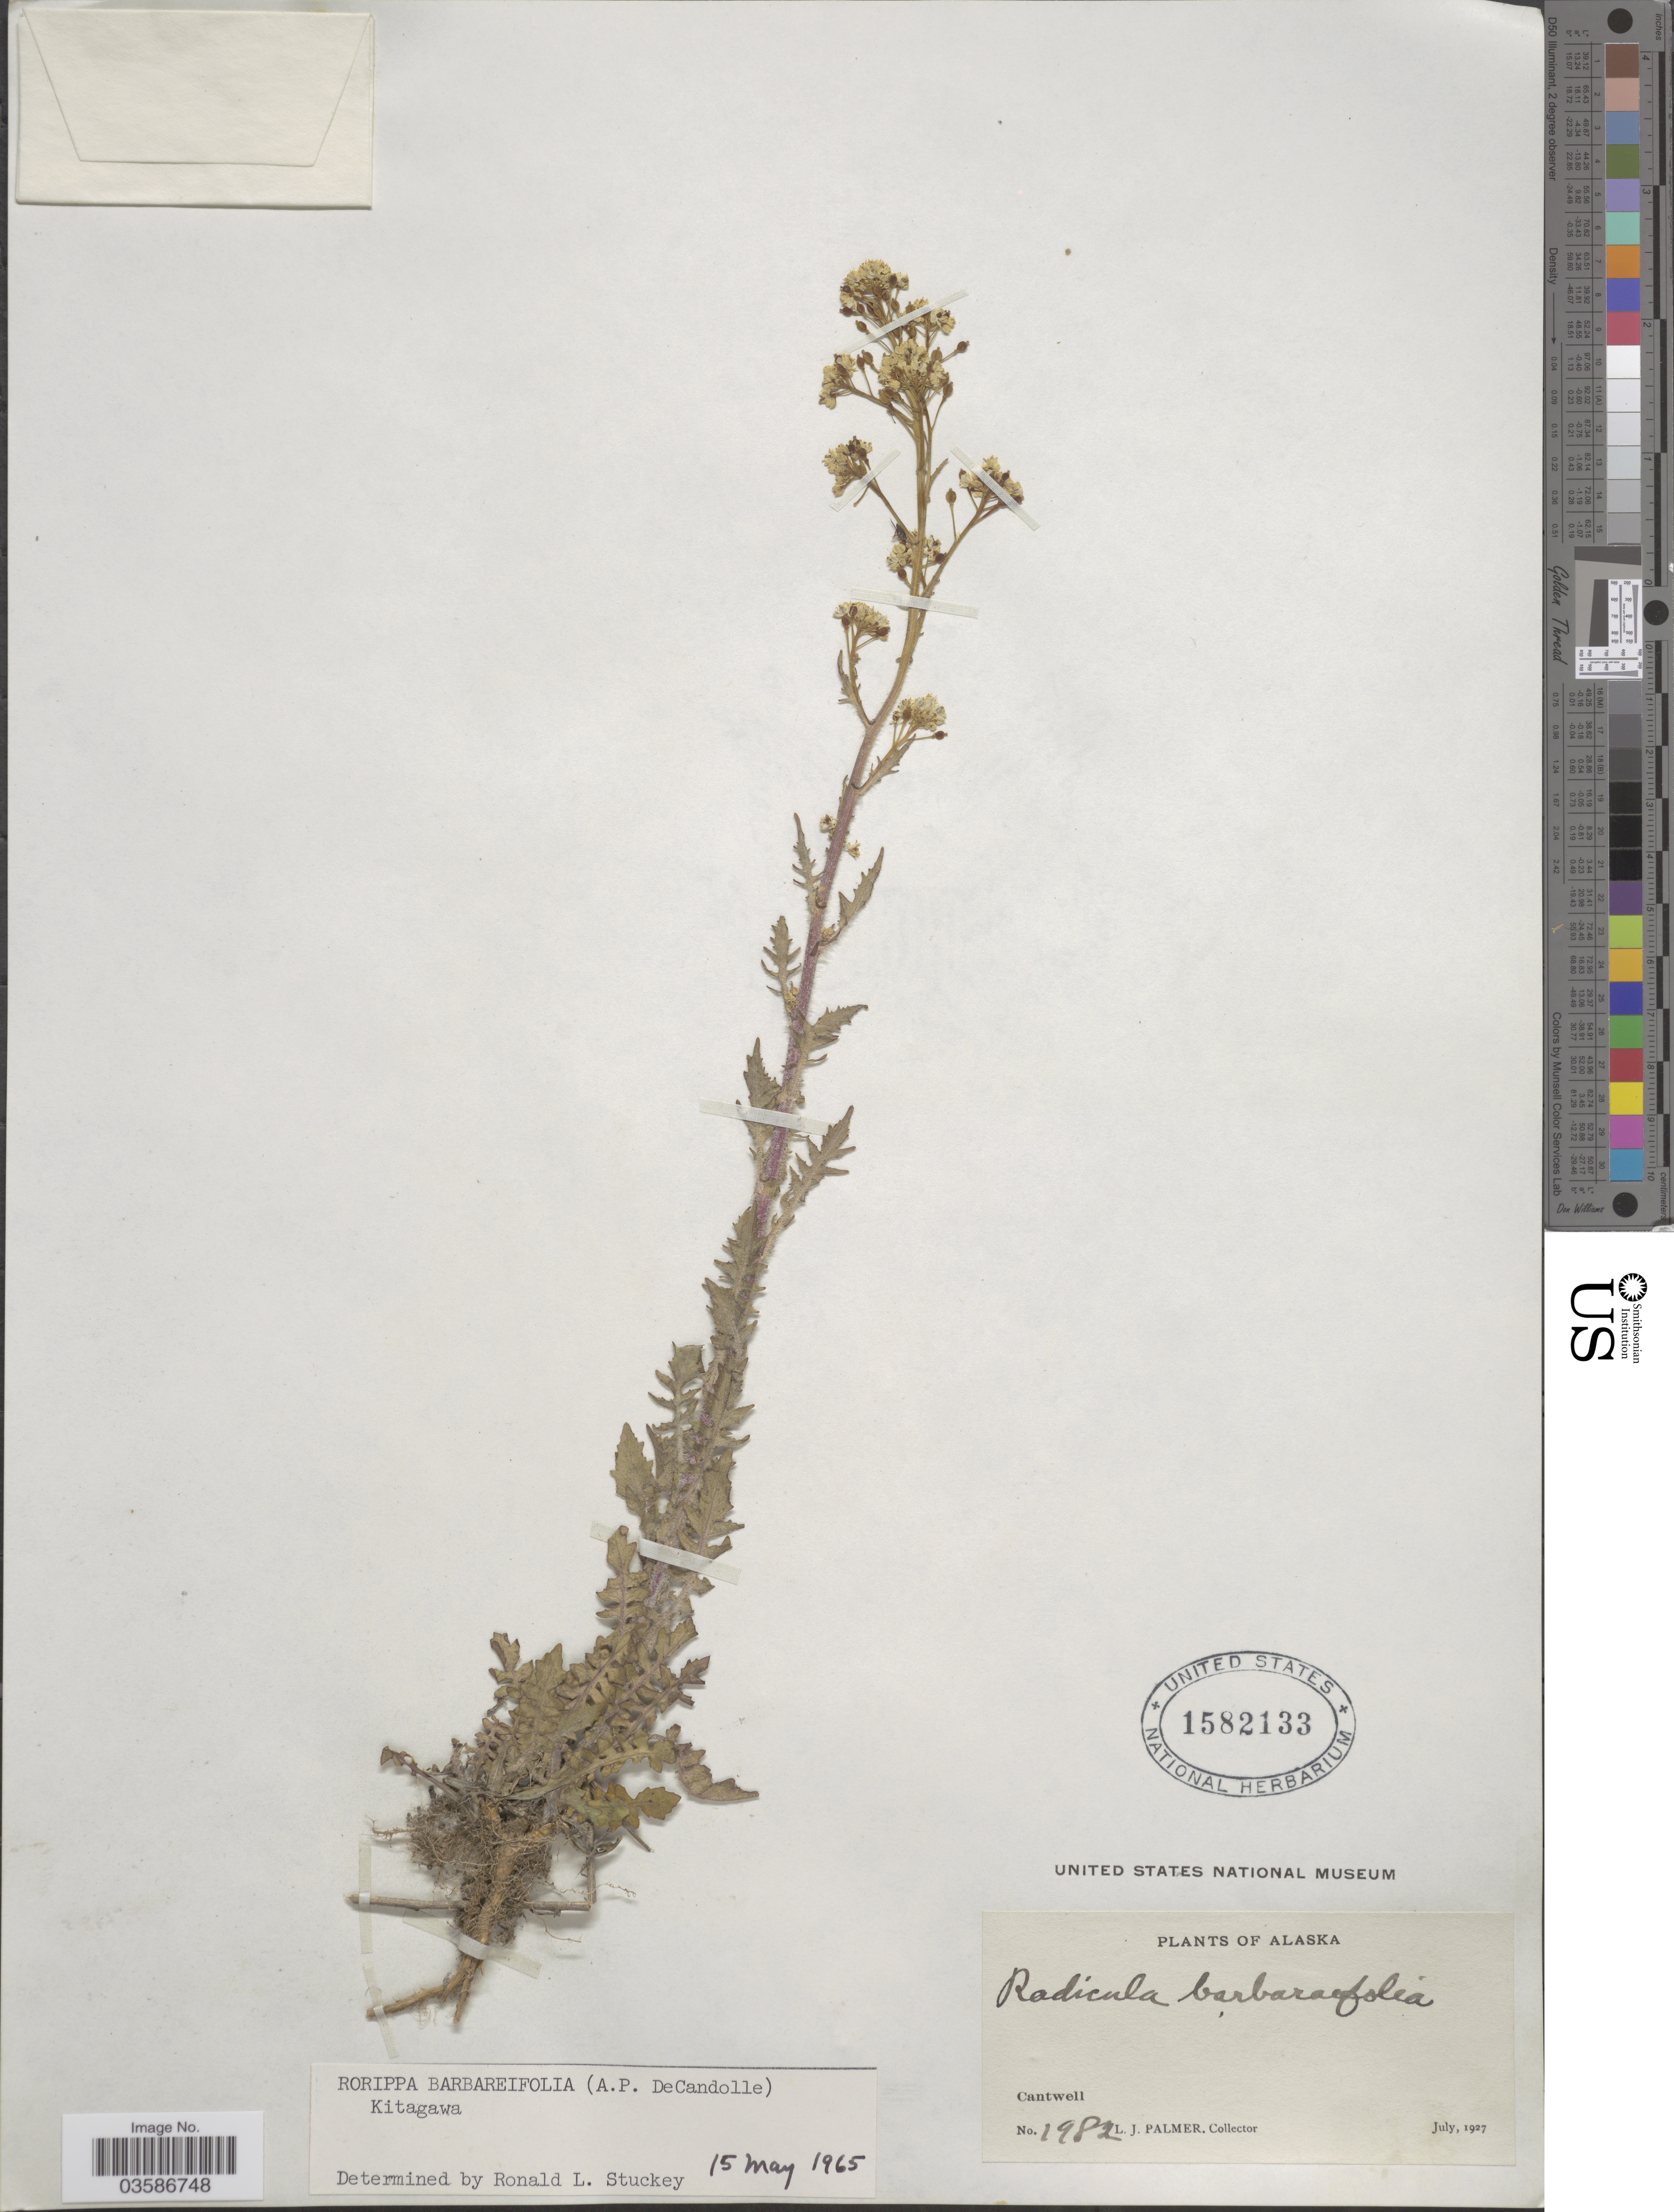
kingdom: Plantae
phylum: Tracheophyta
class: Magnoliopsida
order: Brassicales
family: Brassicaceae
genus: Rorippa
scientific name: Rorippa barbareifolia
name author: (DC.) Kitag.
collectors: L. J. Palmer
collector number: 1982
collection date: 1927-07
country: United States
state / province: Alaska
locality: Cantwell.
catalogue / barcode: US 1582133